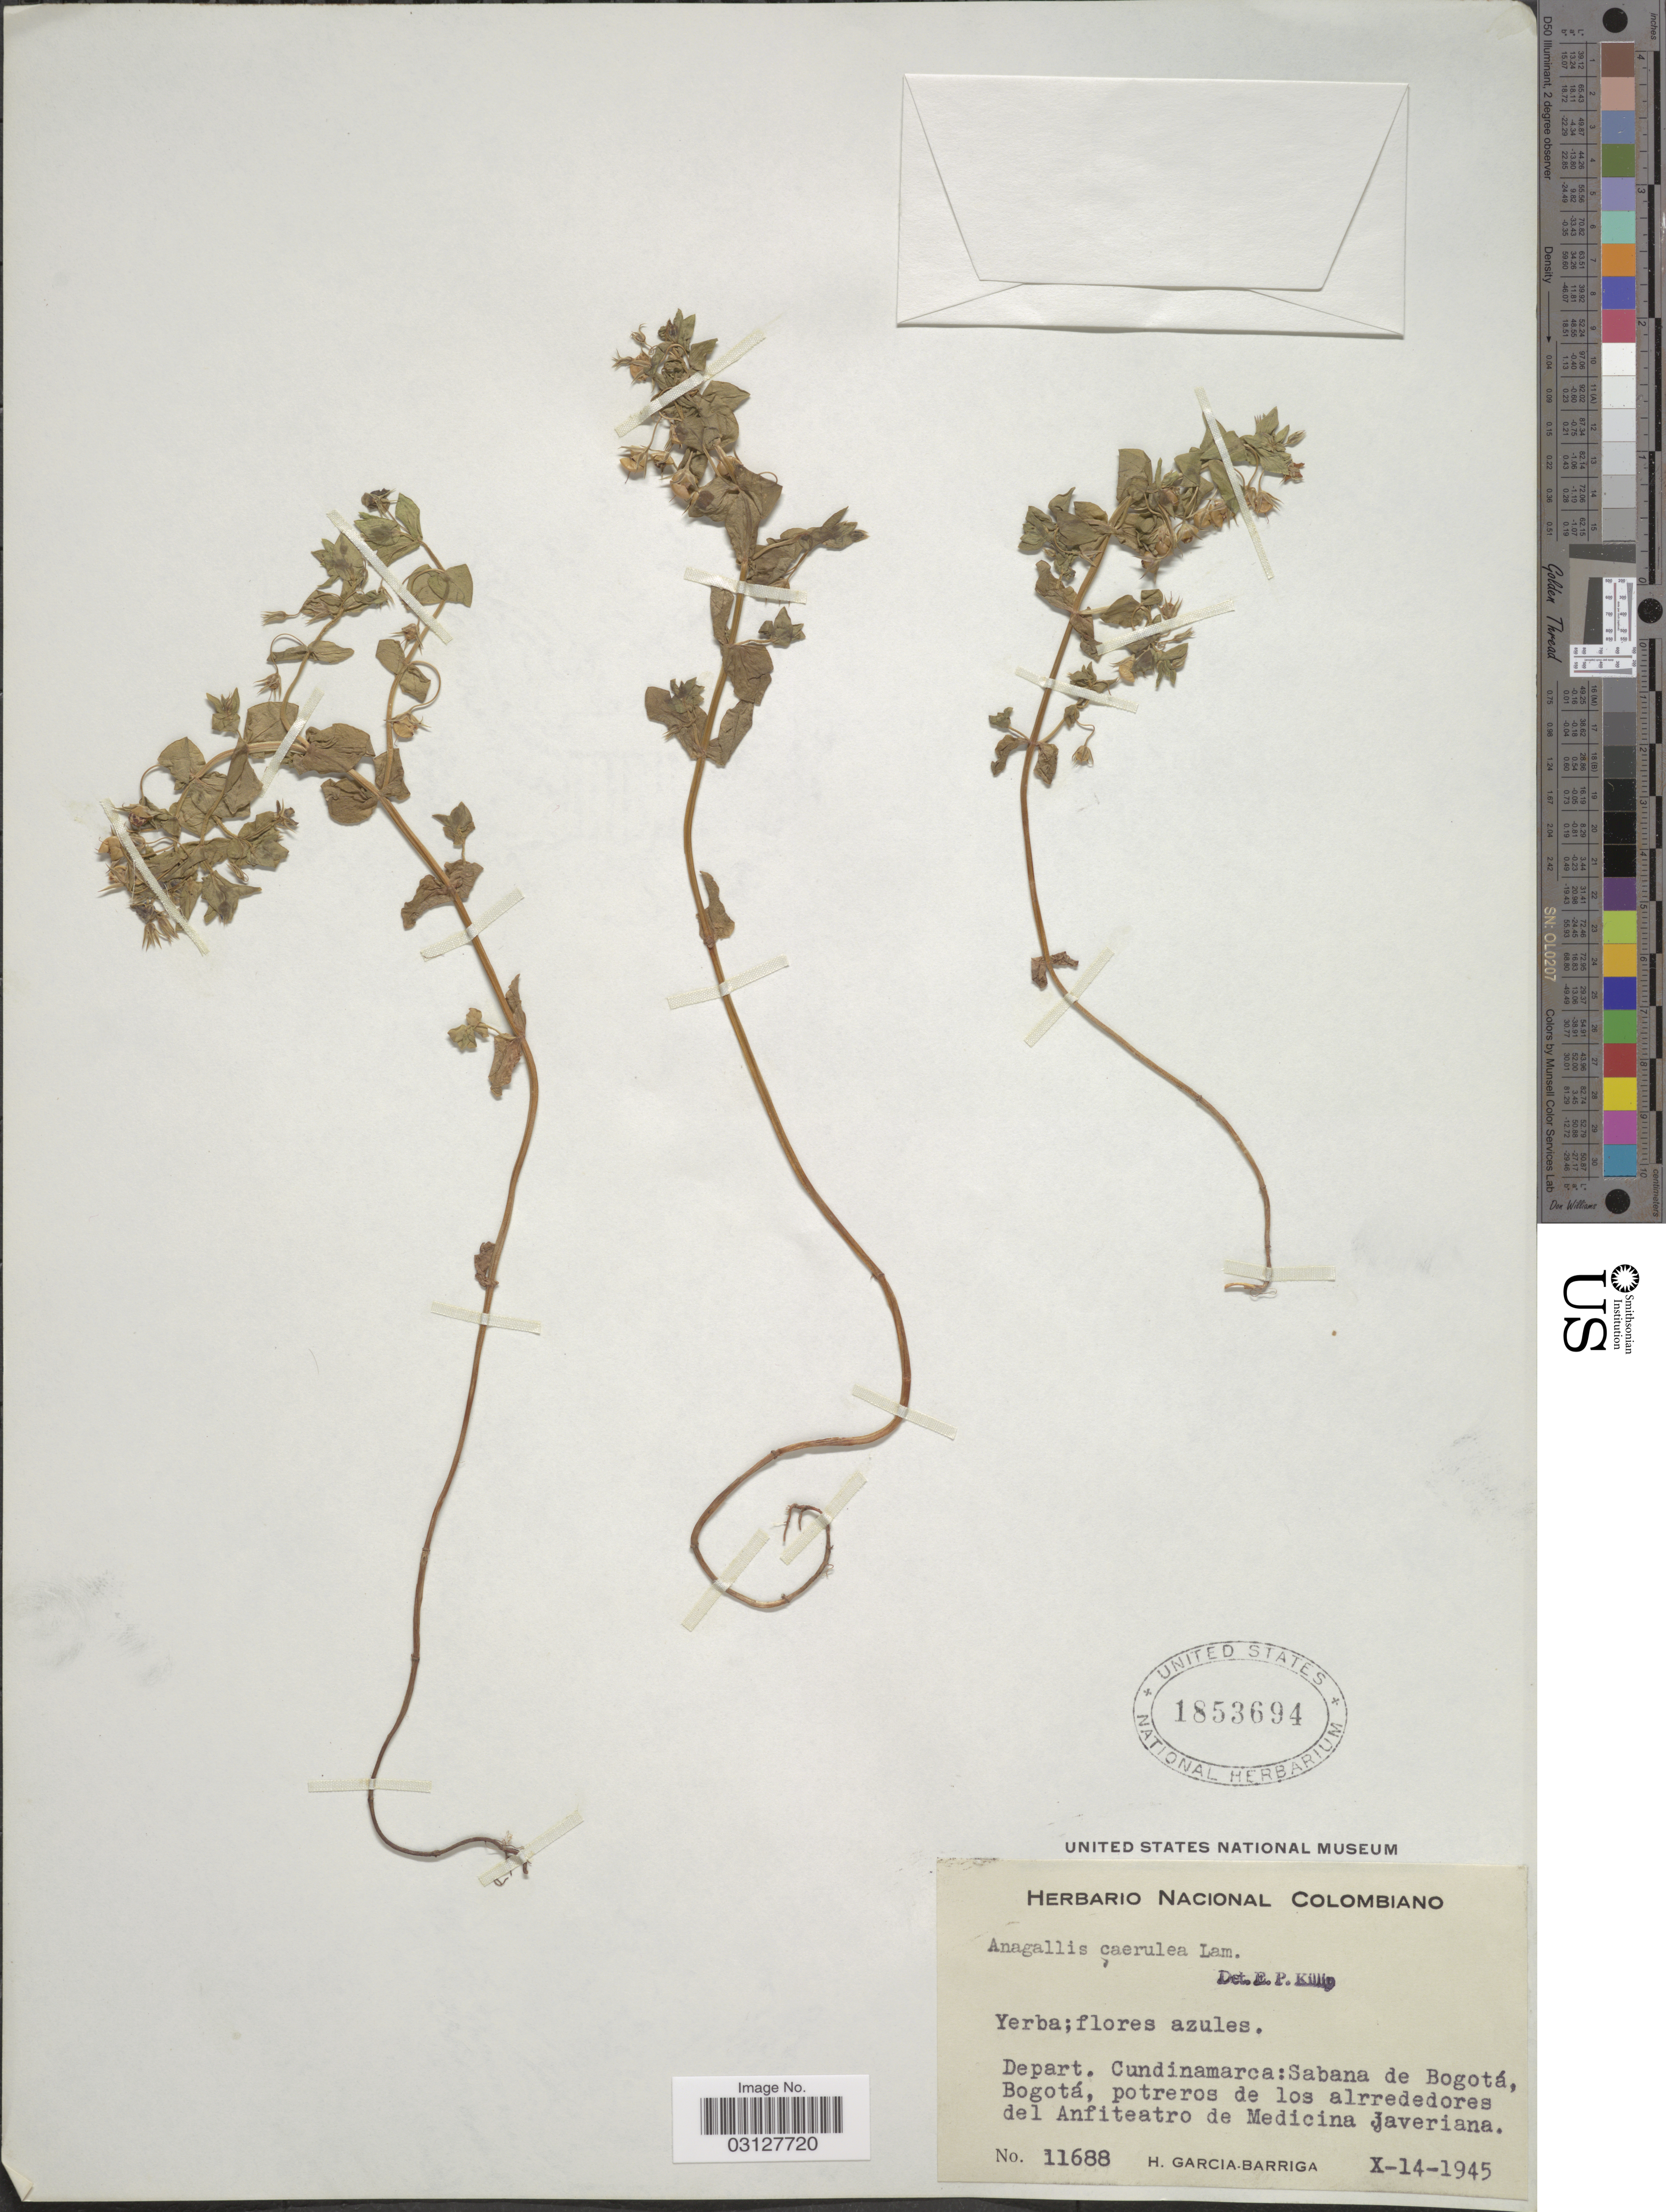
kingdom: Plantae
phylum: Tracheophyta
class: Magnoliopsida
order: Ericales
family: Primulaceae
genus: Anagallis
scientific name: Anagallis coerulea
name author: Schreb.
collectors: H. García Barriga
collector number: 11688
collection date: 1945-10-14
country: Colombia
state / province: Cundinamarca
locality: Depart. Cundinamarca: Sabana de Bogotá, Bogotá, potreros de los alrededores del Anfiteatro de Medicina Javeriana.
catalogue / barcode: US 1853694